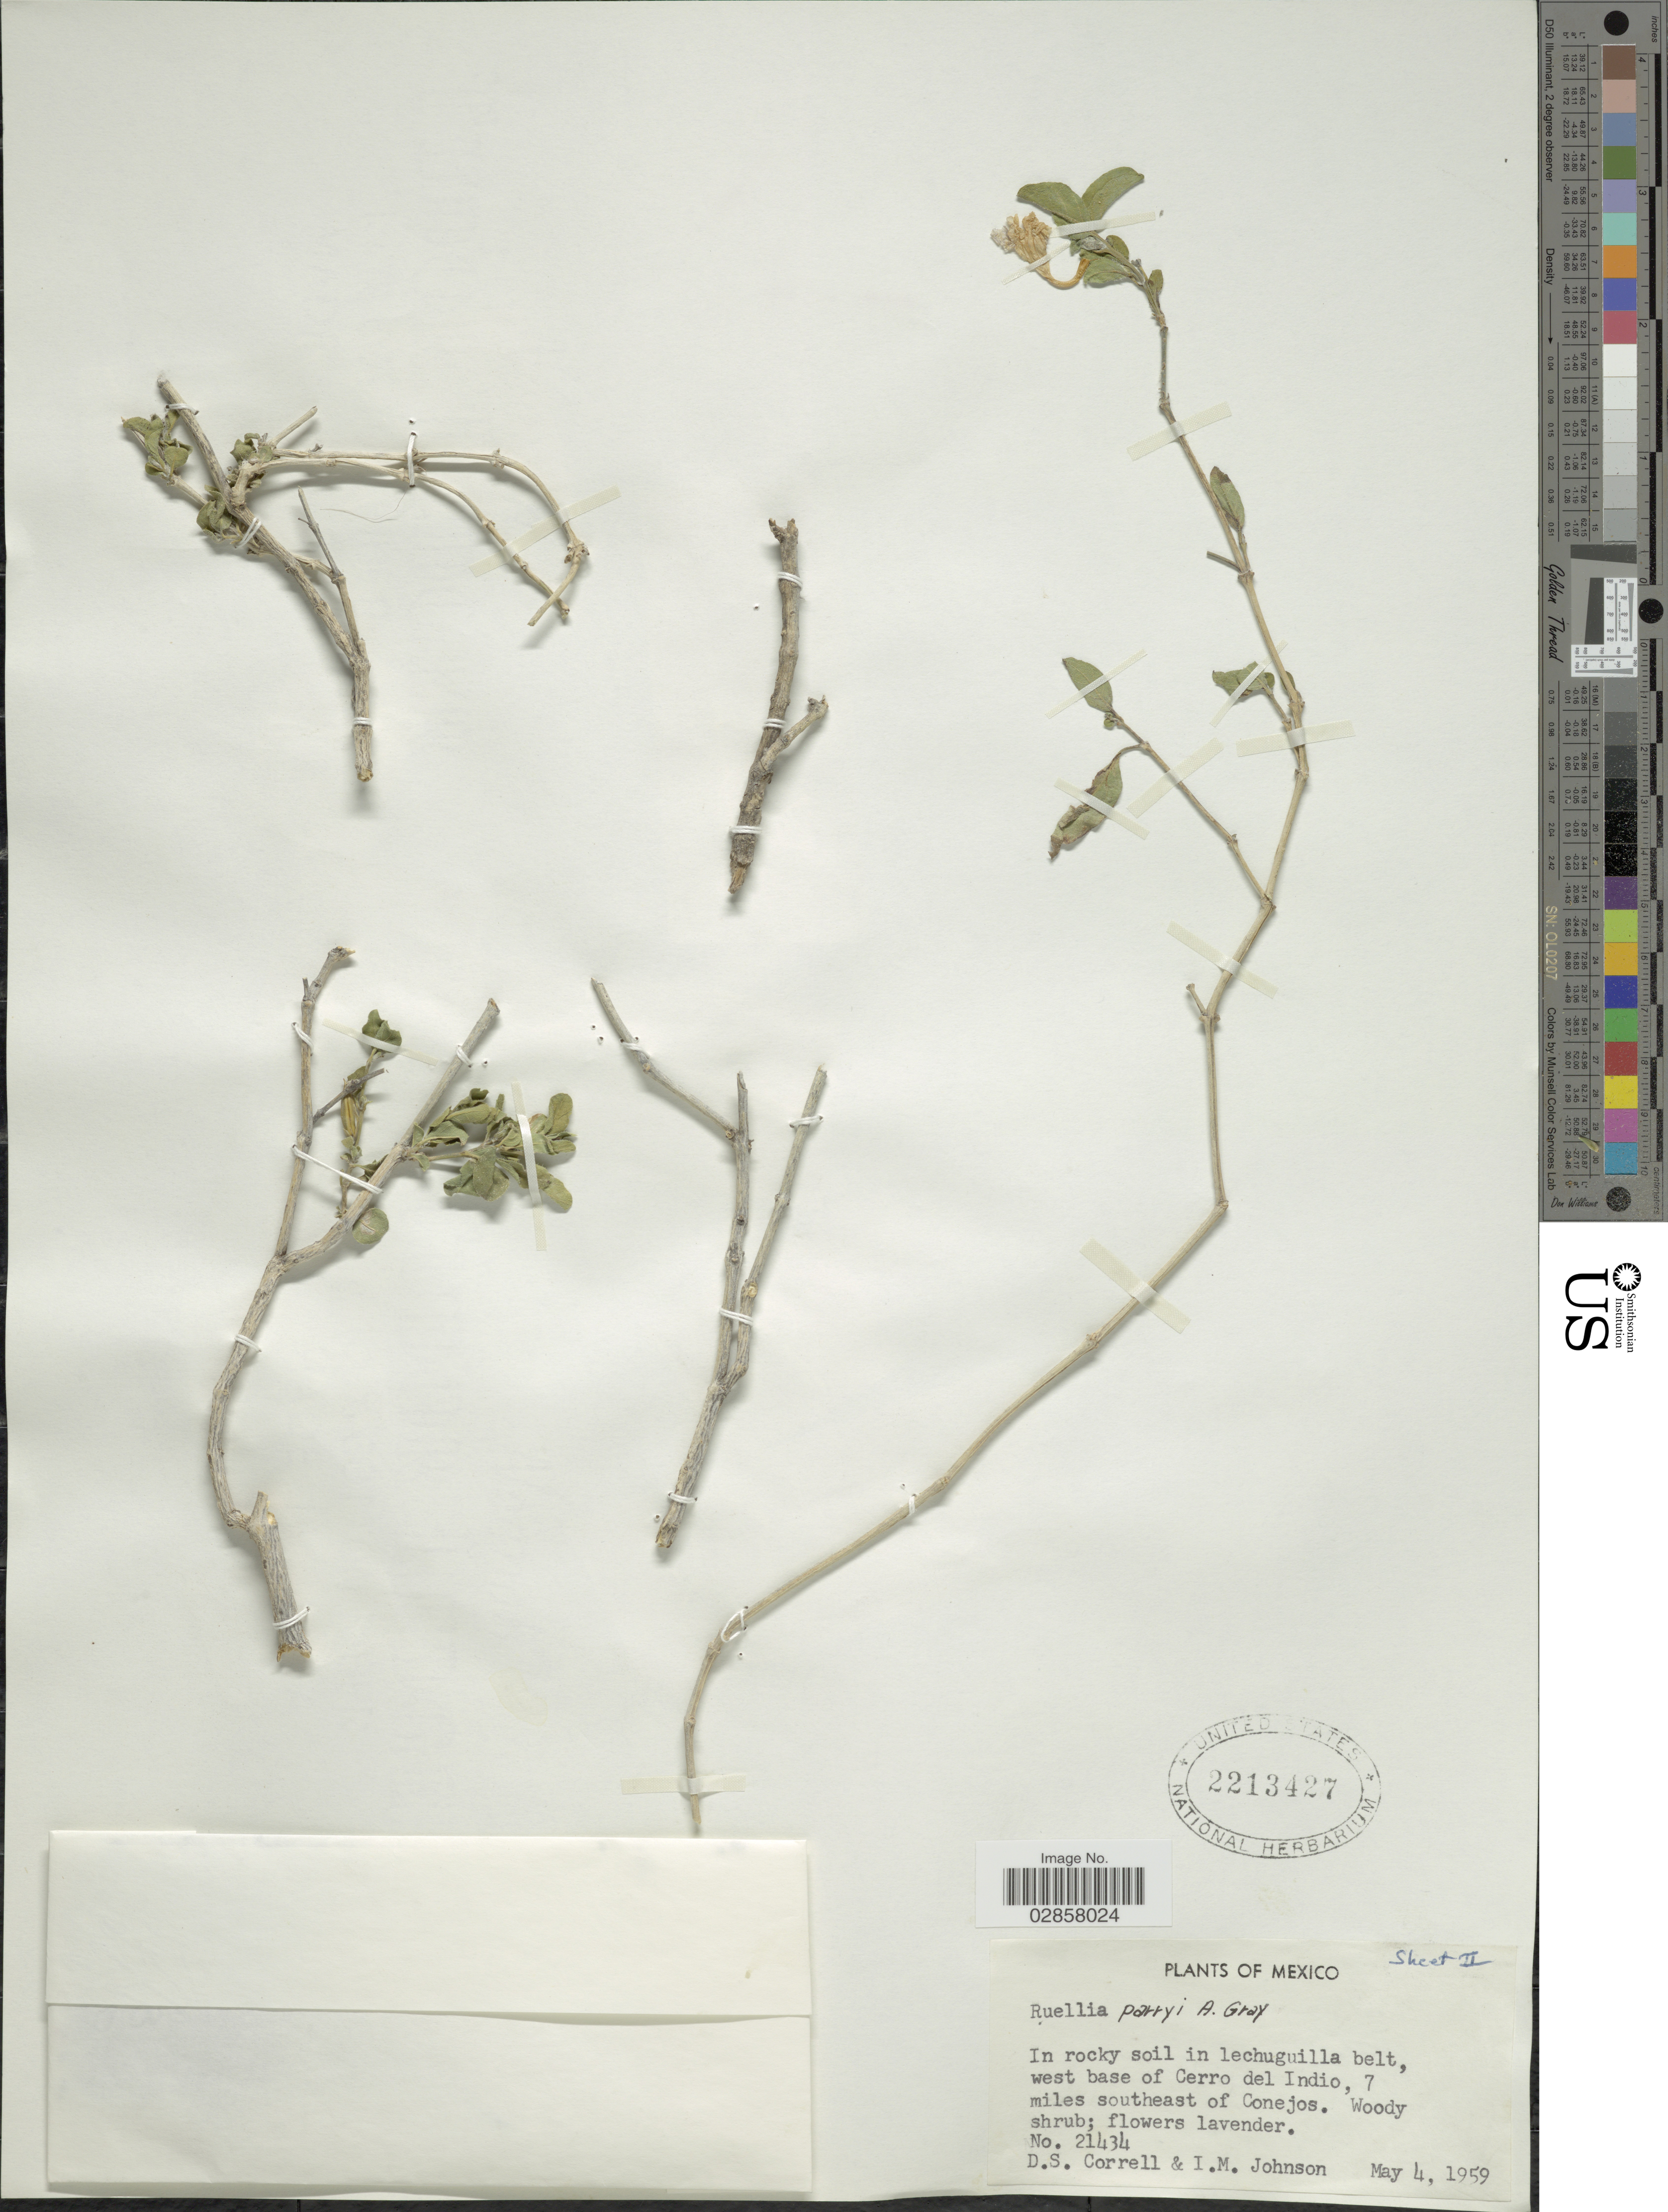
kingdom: Plantae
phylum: Tracheophyta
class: Magnoliopsida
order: Lamiales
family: Acanthaceae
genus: Ruellia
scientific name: Ruellia parryi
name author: A. Gray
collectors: D. S. Correll & I. Johnson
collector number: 21434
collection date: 1959-05-04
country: Mexico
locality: West base of Cerro del Indio, 7 miles southeast of Conejos.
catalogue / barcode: US 2213427